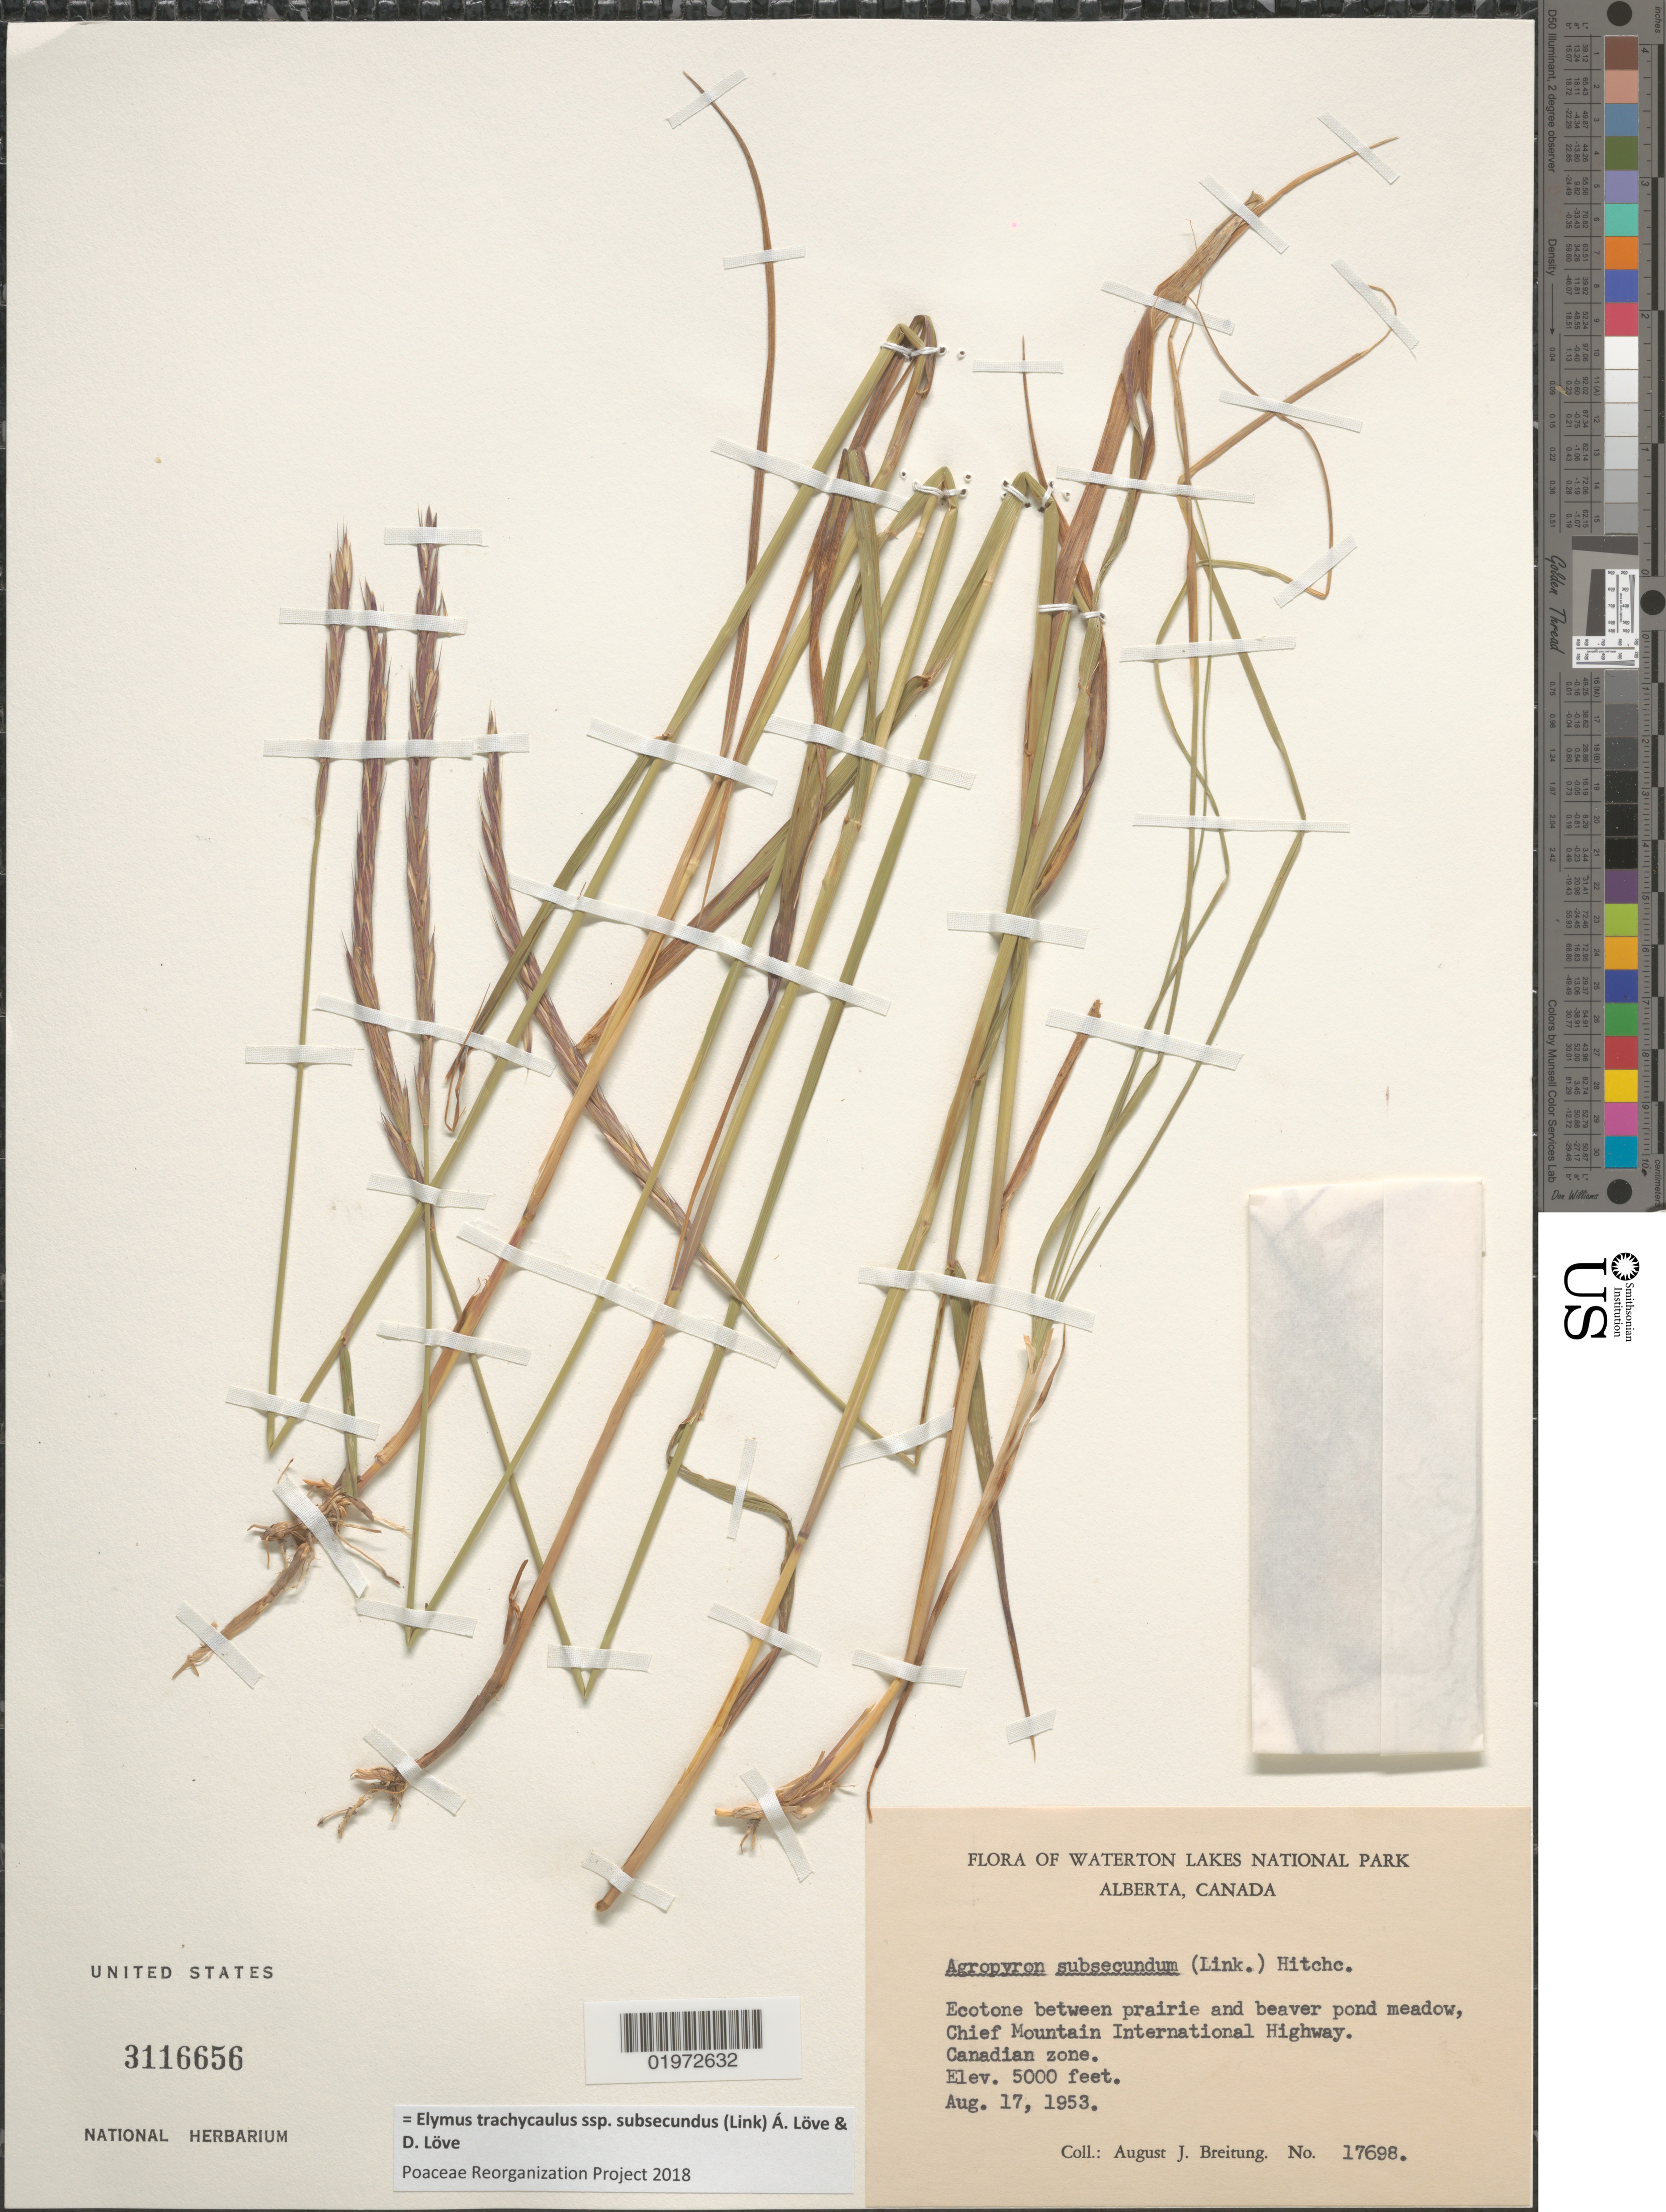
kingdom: Plantae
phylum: Tracheophyta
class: Liliopsida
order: Poales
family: Poaceae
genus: Elymus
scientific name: Elymus trachycaulus subsp. subsecundus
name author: (Link) Á. Löve & D. Löve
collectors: A. Breitung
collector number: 17698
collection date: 1953-08-17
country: Canada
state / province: Alberta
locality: Waterton Lakes National Park. Ecotone between prairie and beaver pond meadow, Chief Mountain International Highway. Canadian zone.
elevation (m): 1524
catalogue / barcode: US 3116656